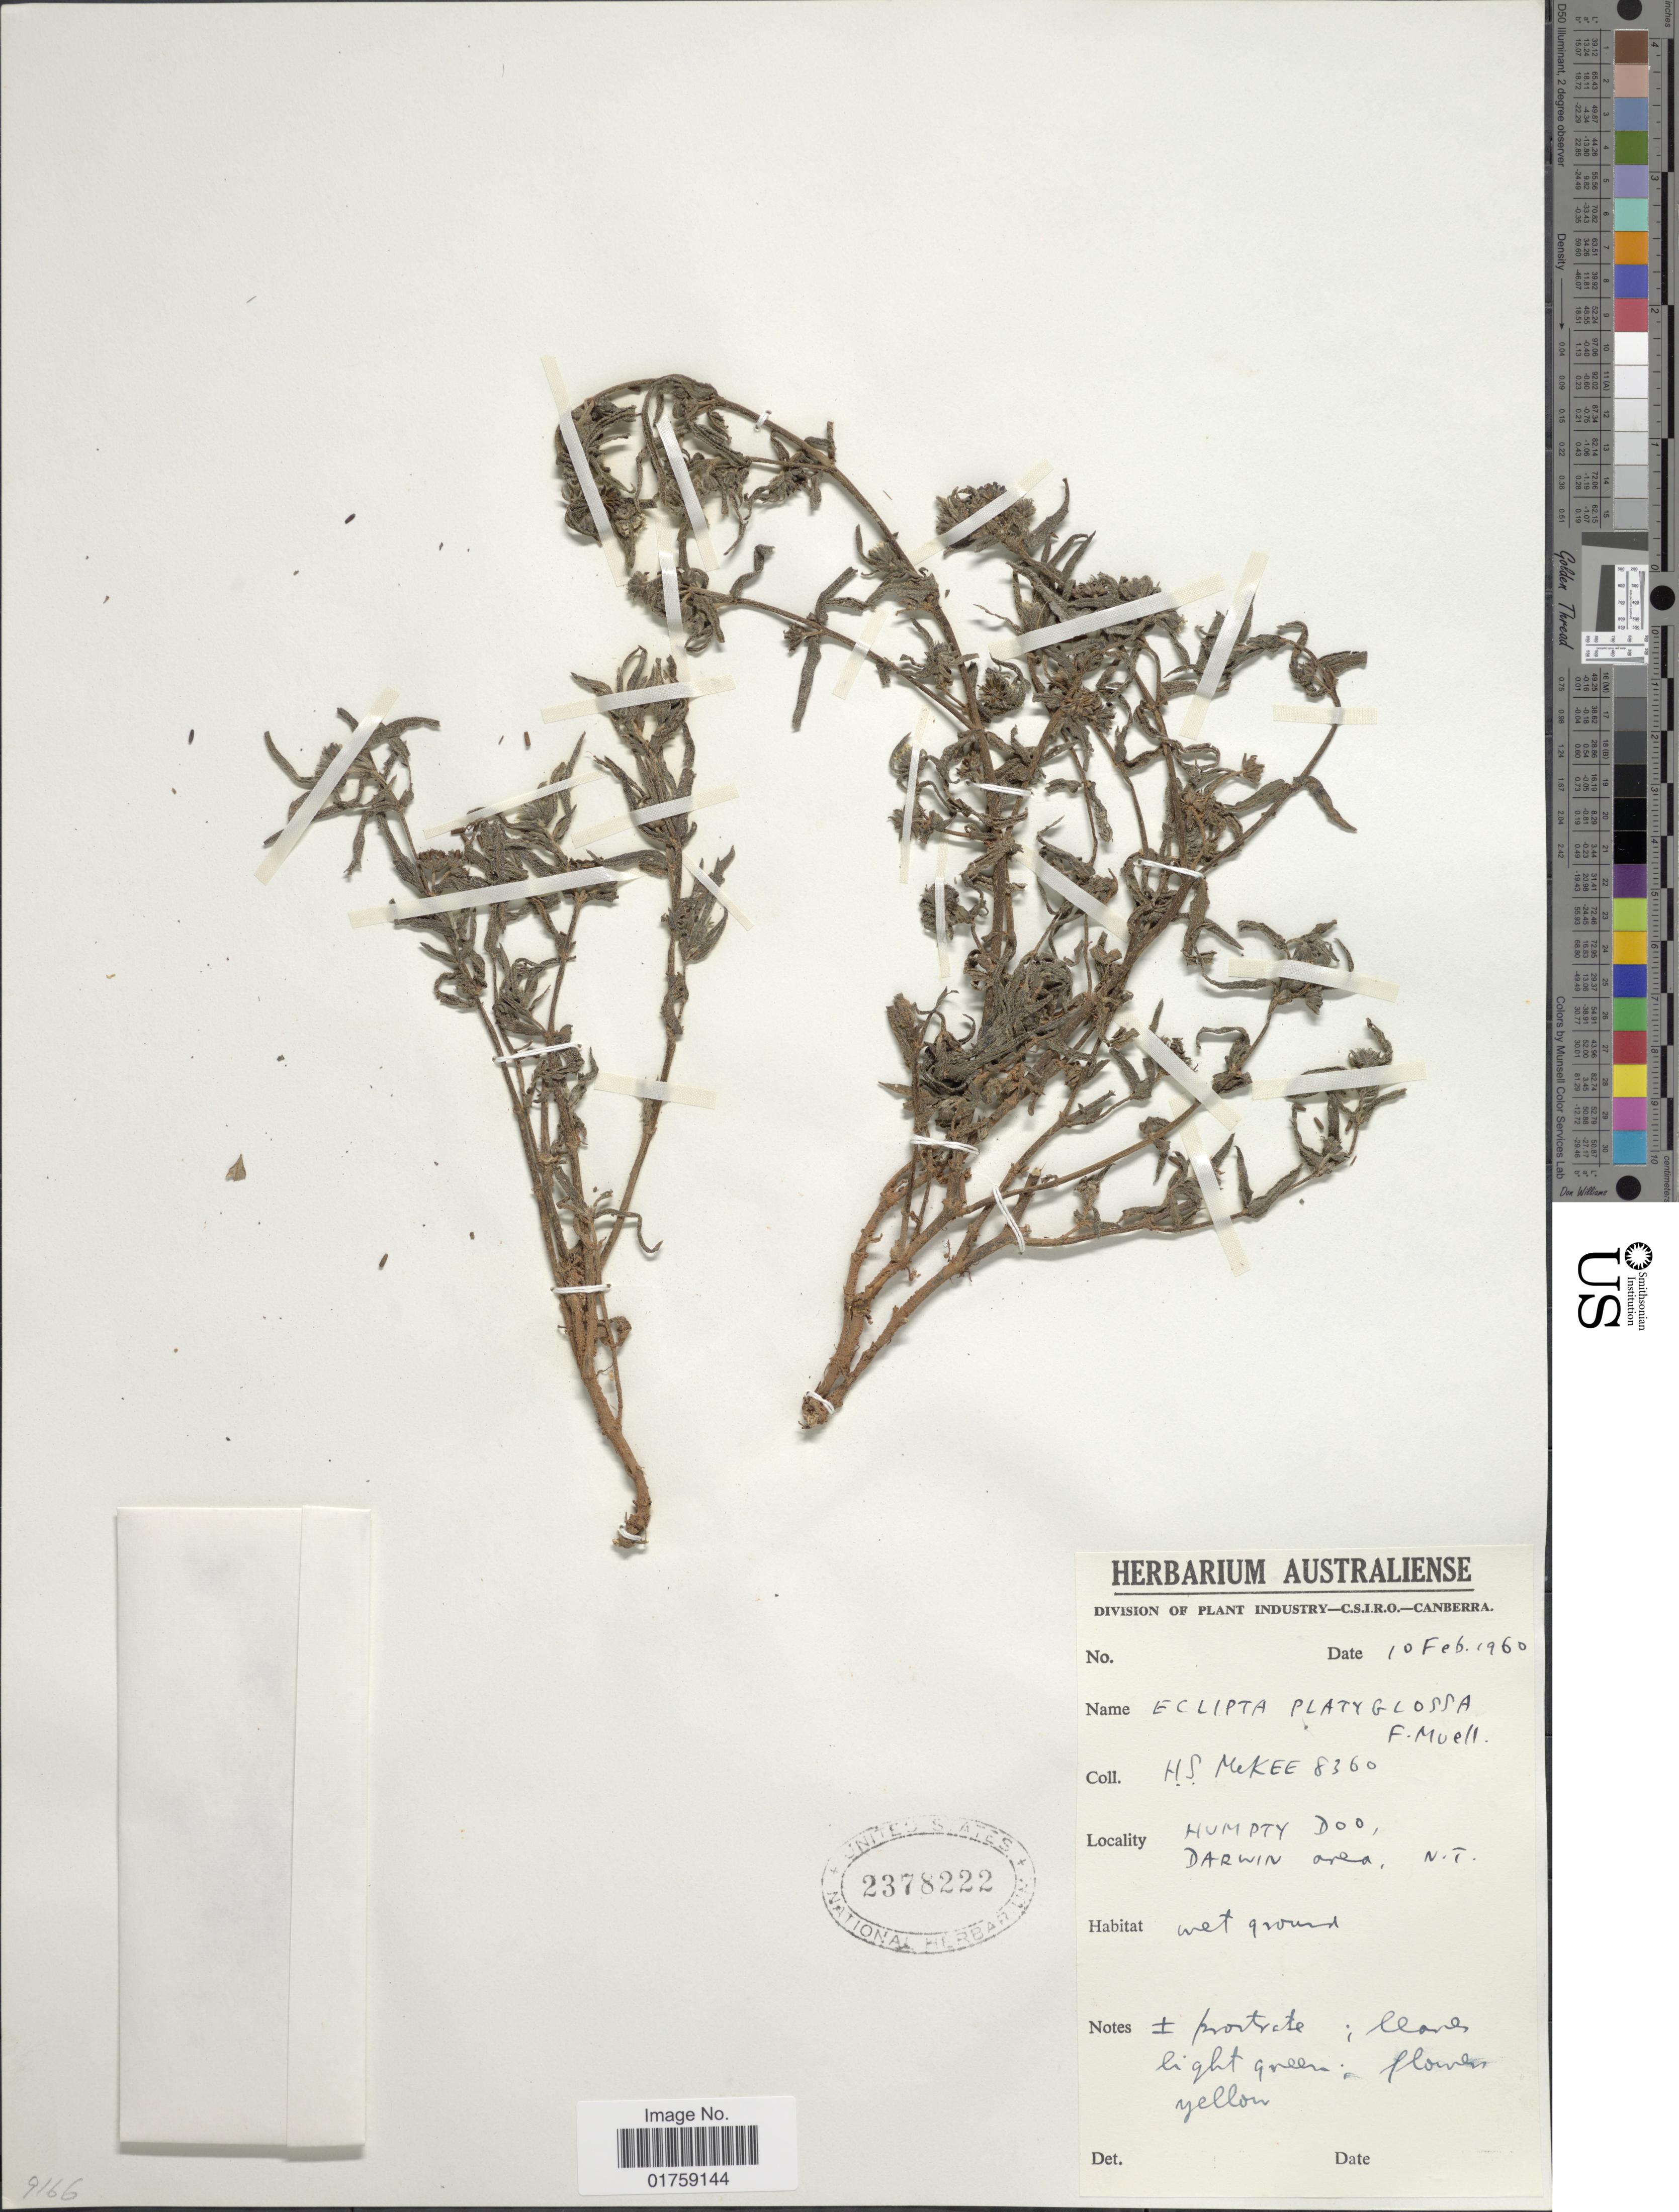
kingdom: Plantae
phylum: Tracheophyta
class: Magnoliopsida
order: Asterales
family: Asteraceae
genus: Eclipta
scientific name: Eclipta platyglossa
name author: F. Muell.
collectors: H. S. McKee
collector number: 8360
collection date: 1960-02-10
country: Australia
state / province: Northern Territory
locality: Australiense. Humpty Doo. Darwin area.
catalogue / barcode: US 2378222